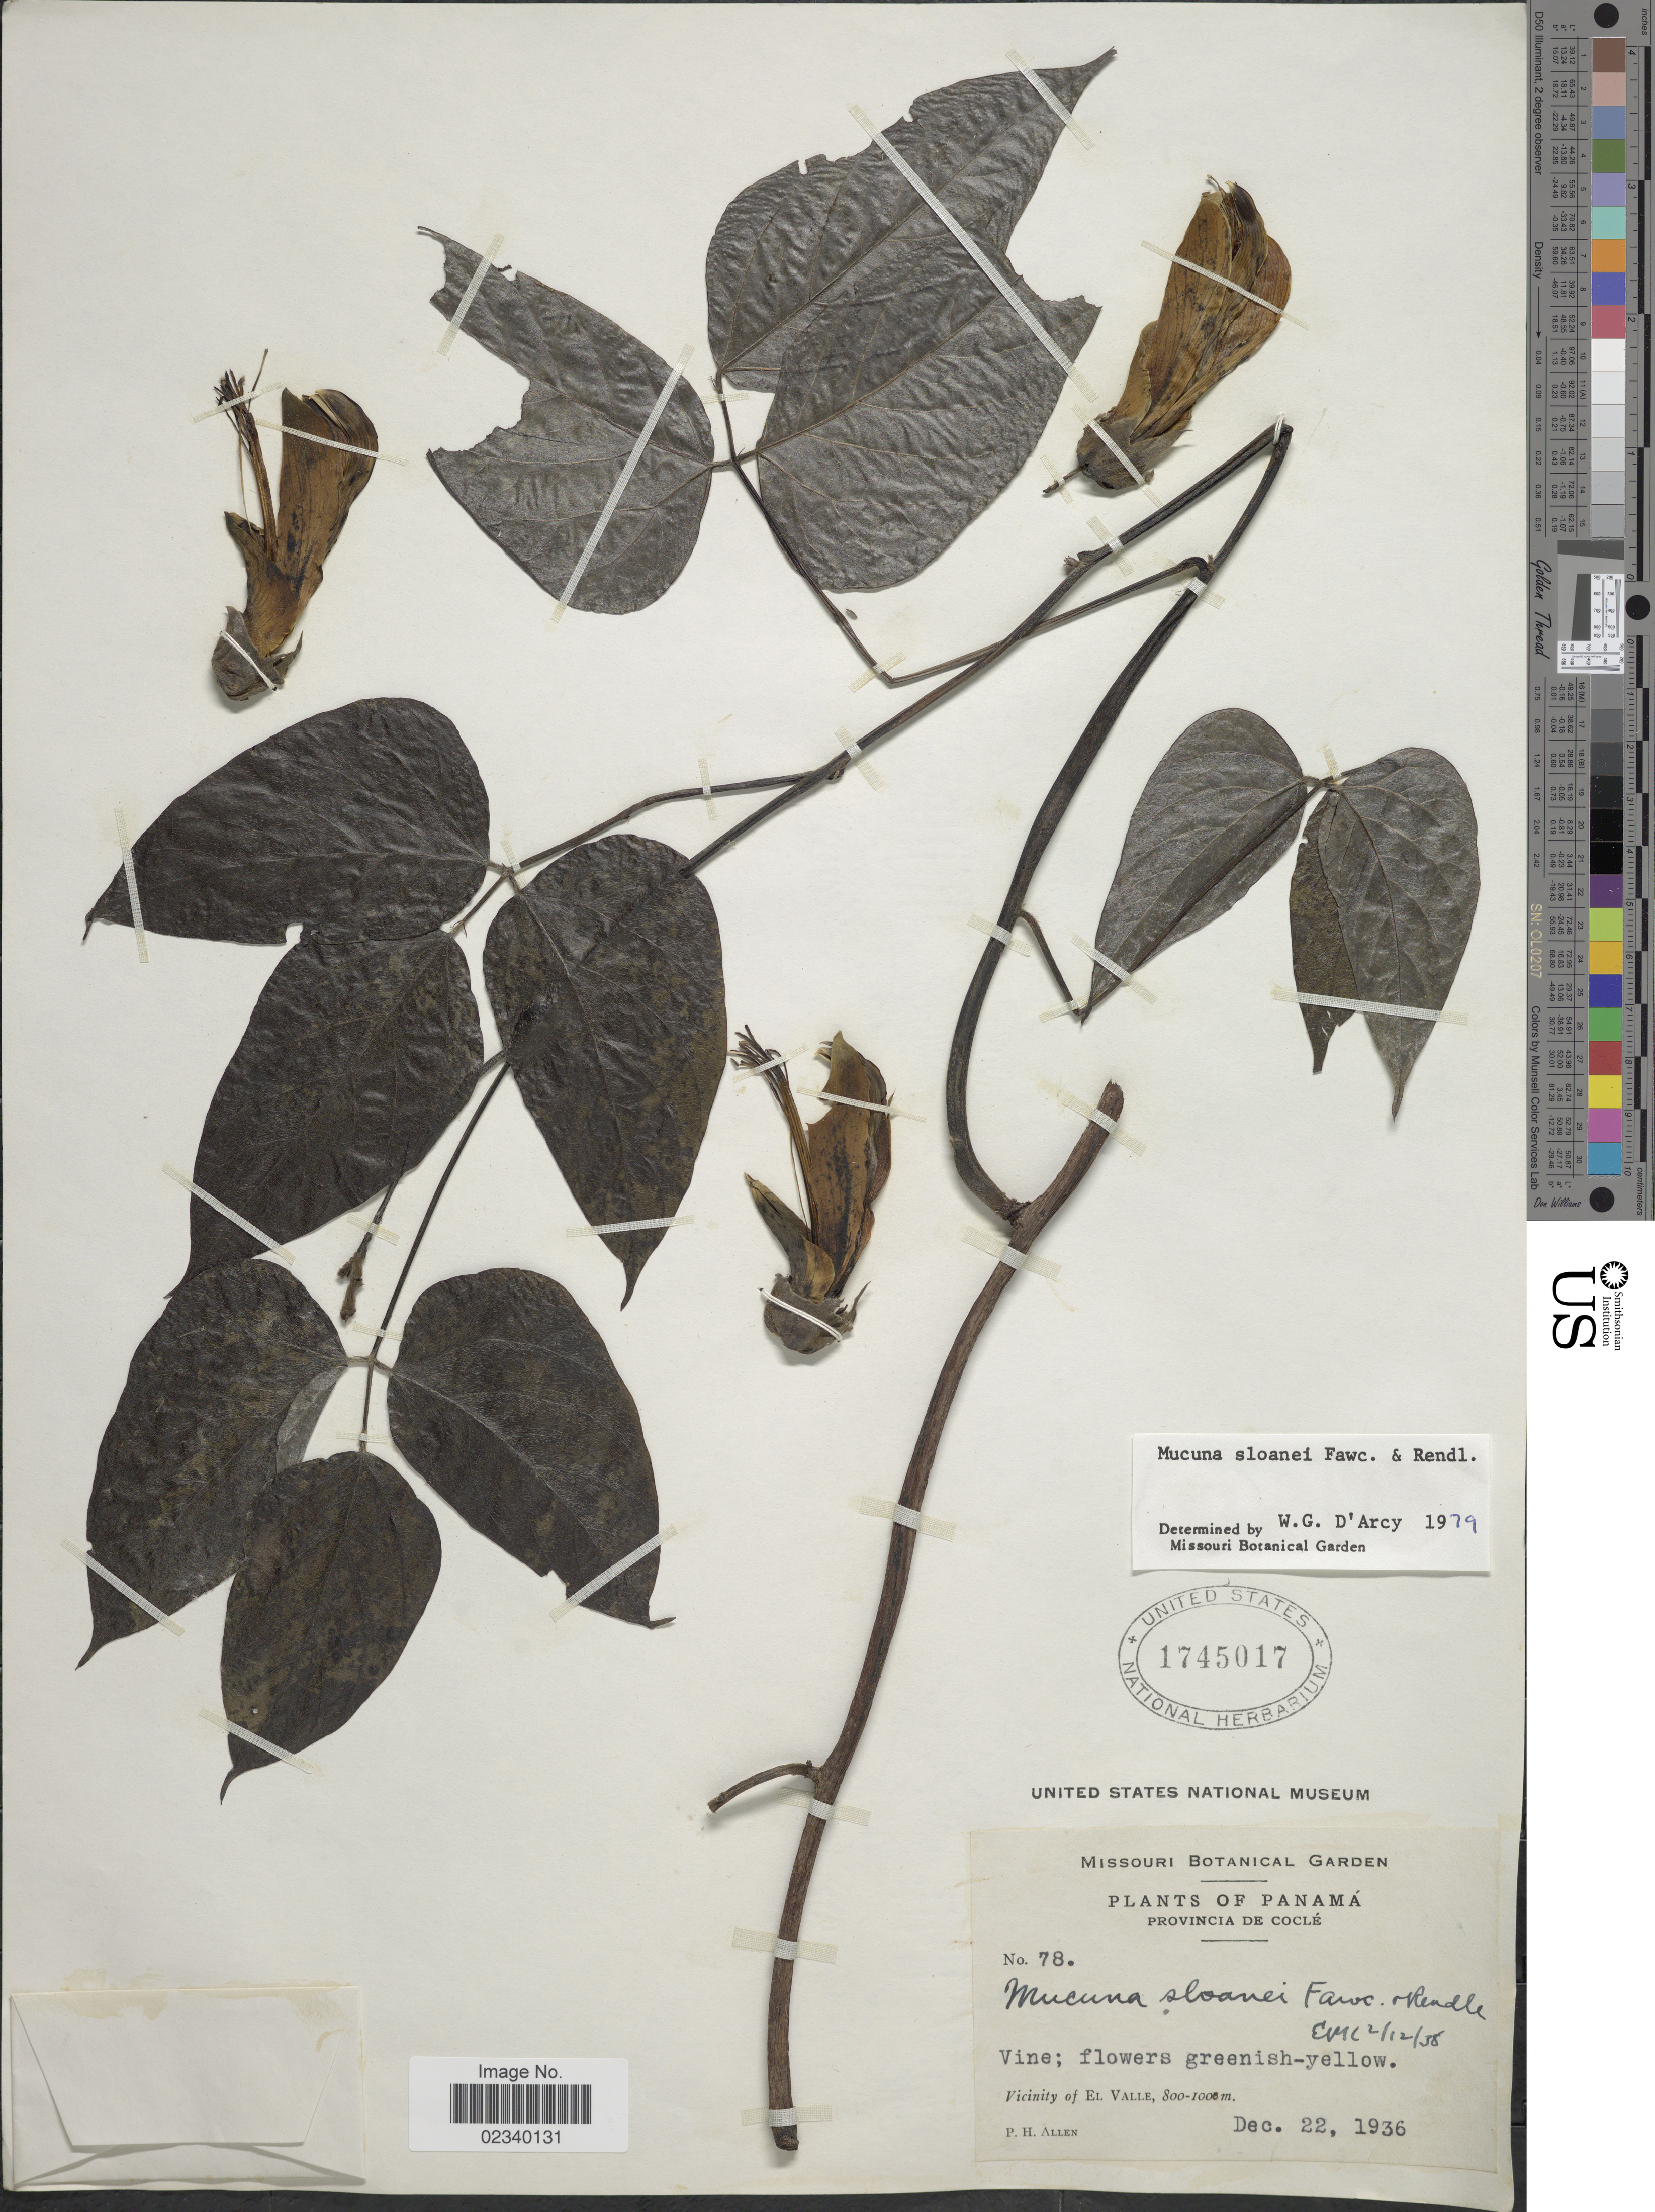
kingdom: Plantae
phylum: Tracheophyta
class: Magnoliopsida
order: Fabales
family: Fabaceae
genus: Mucuna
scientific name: Mucuna sloanei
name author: Fawc. & Rendle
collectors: P. H. Allen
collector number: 78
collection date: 1936-12-22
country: Panama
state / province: Coclé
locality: Provincia de Cocle. Vicinity of El Valle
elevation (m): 800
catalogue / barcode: US 1745017